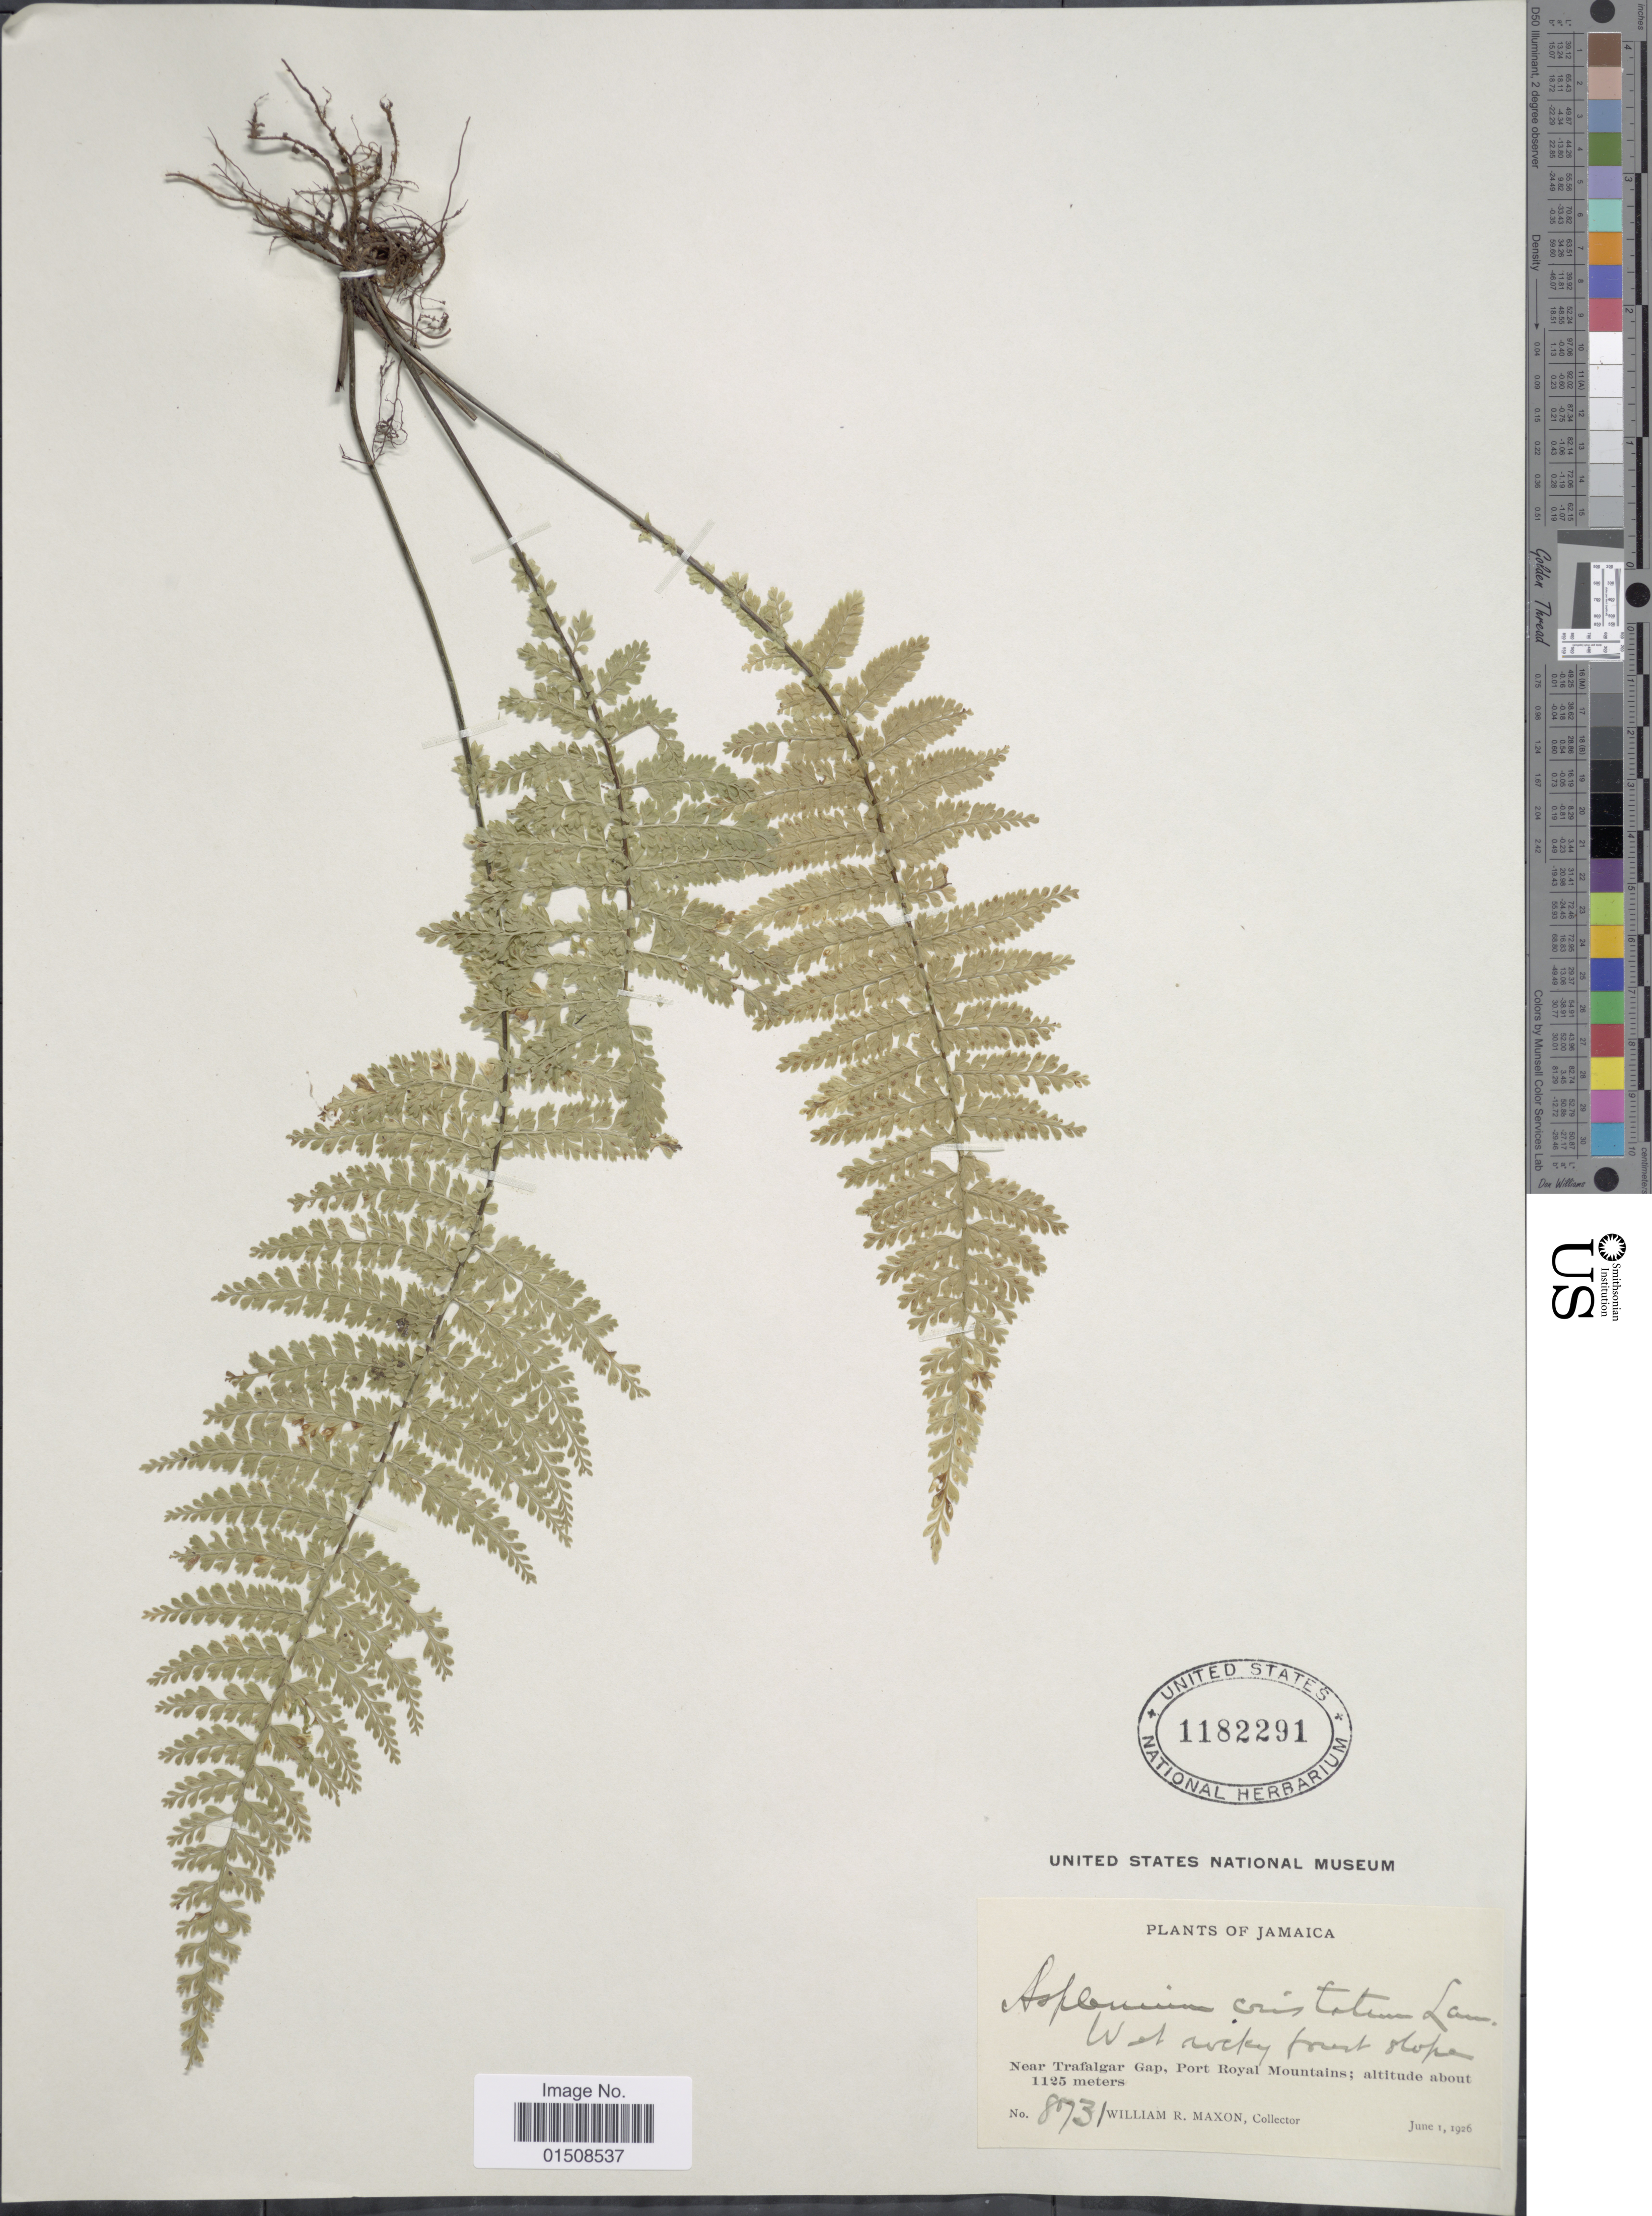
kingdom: Plantae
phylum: Tracheophyta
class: Polypodiopsida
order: Polypodiales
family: Aspleniaceae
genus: Asplenium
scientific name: Asplenium cristatum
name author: Lam.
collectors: W. R. Maxon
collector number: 8731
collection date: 1926-06-01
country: Jamaica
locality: Near Trafalgar Gap, Port Royal Mountaind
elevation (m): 1125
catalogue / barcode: US 1182291